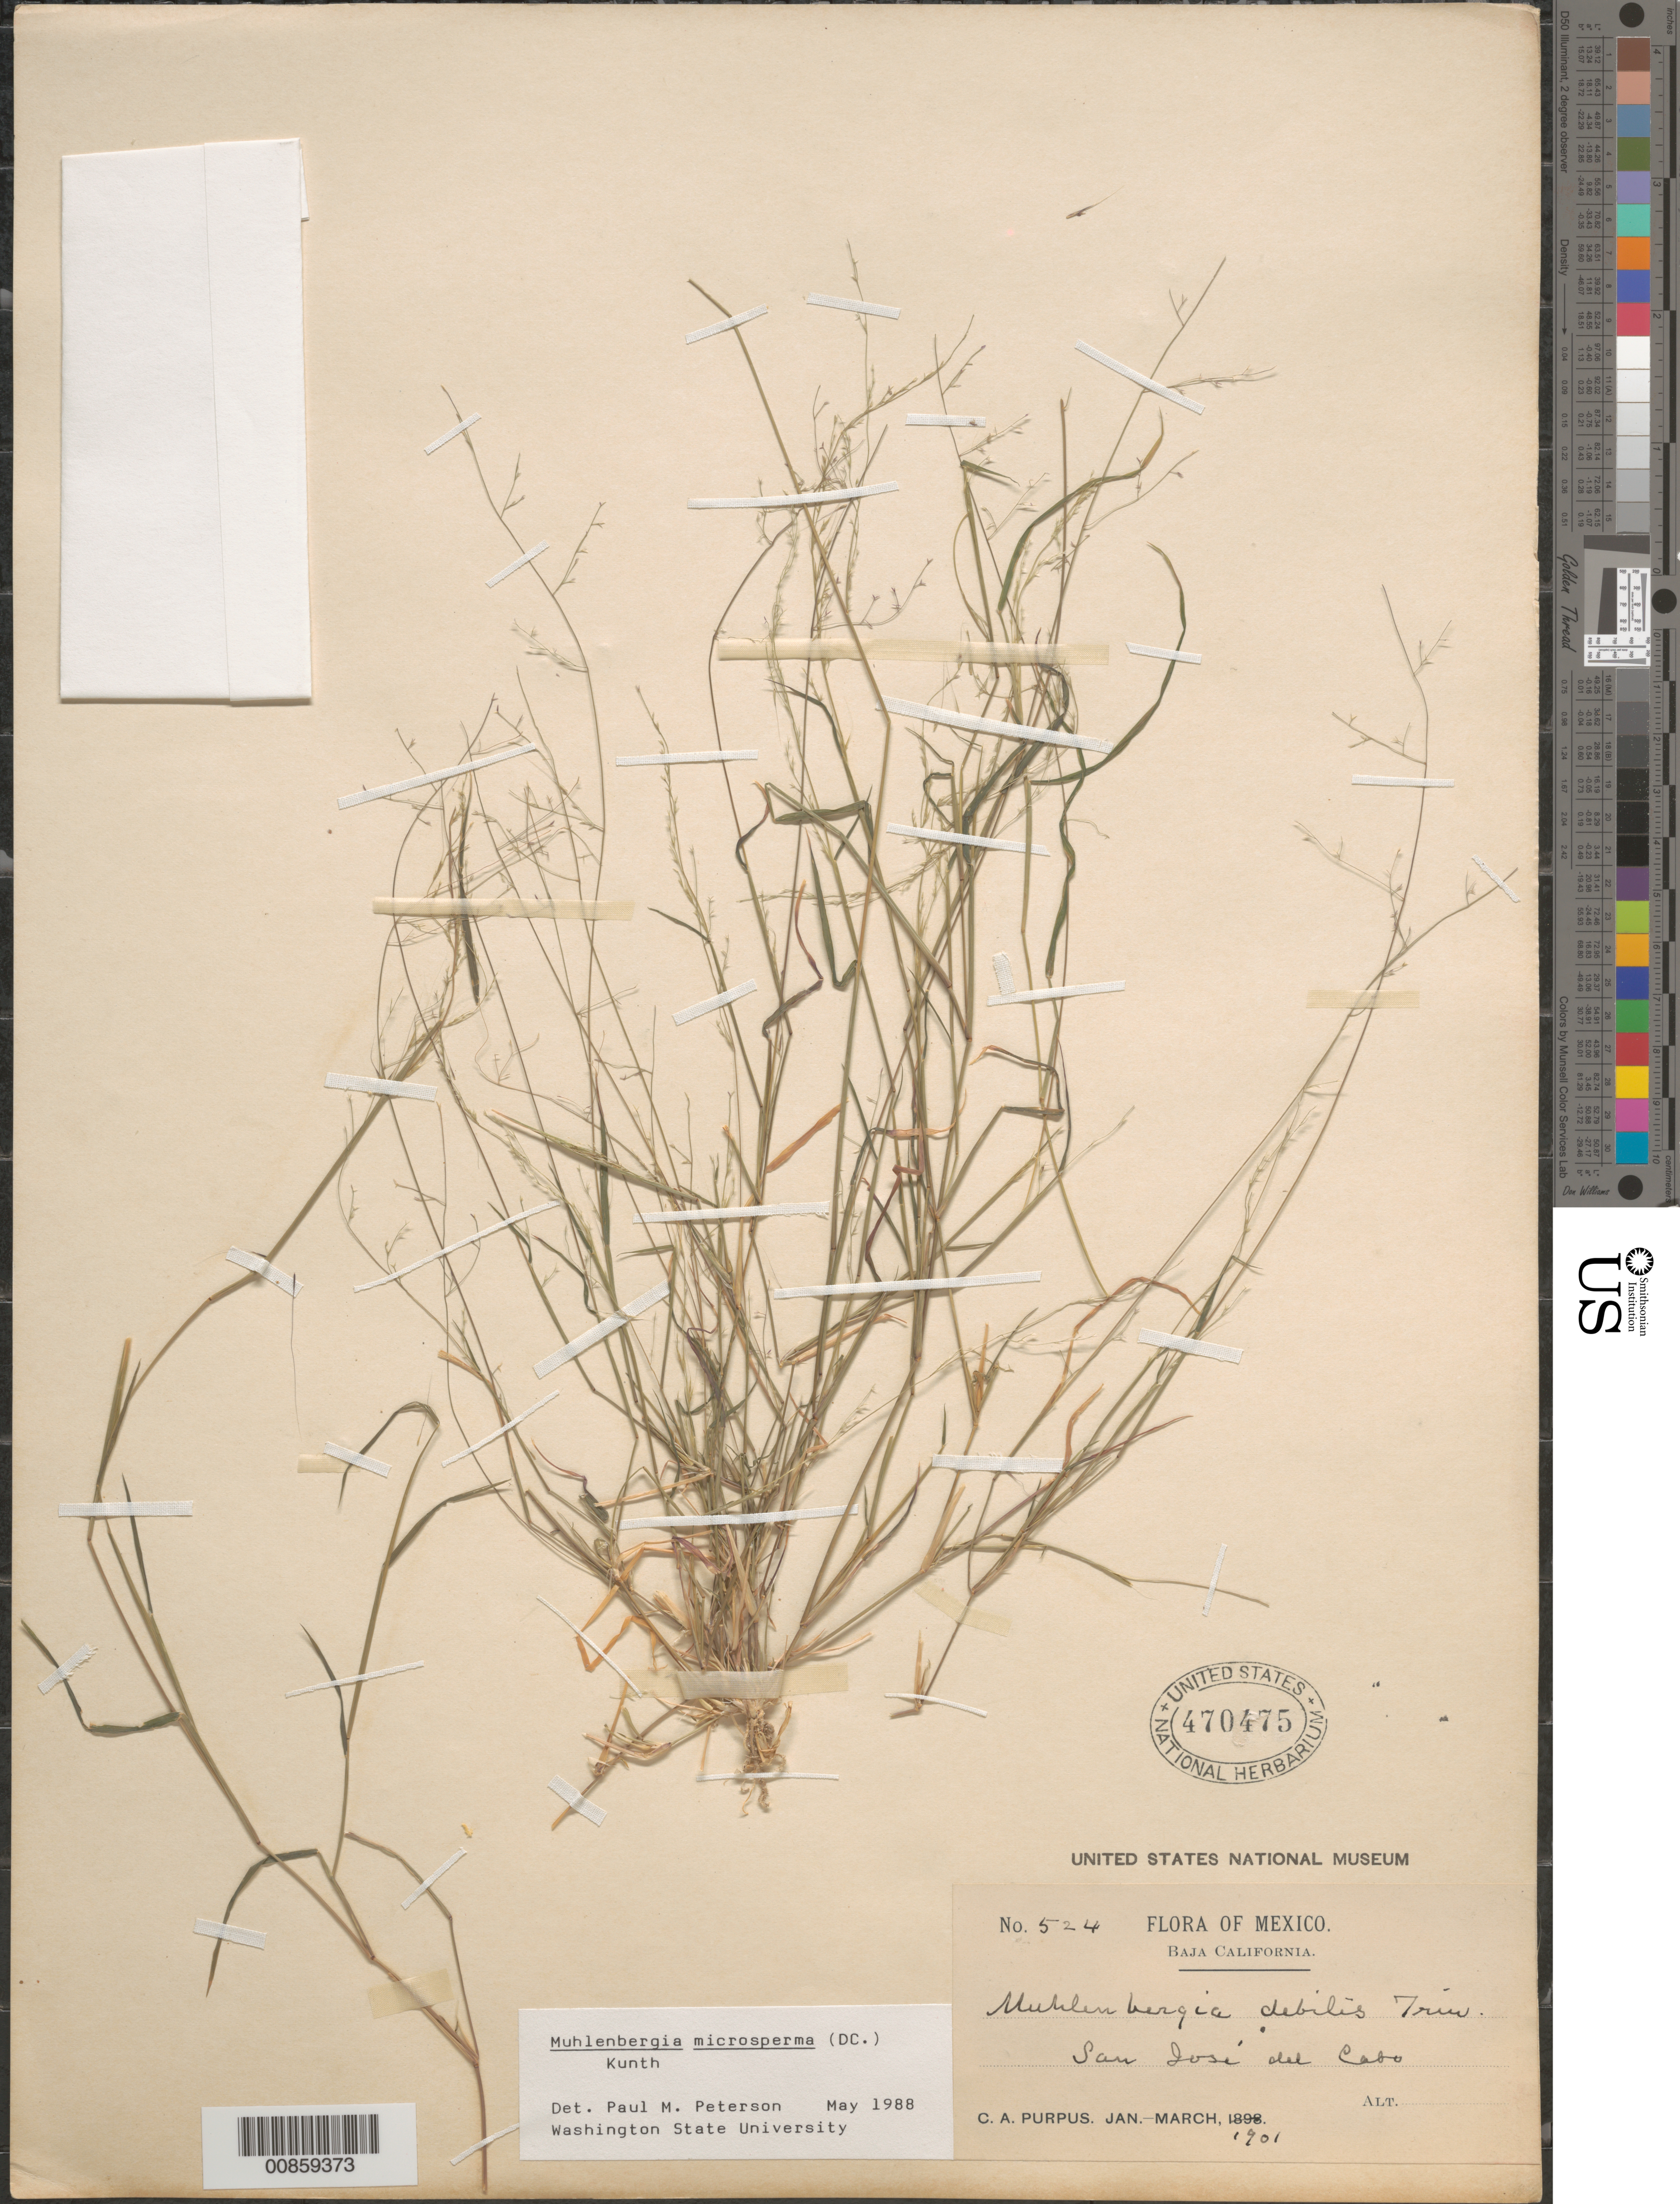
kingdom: Plantae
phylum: Tracheophyta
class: Liliopsida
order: Poales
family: Poaceae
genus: Muhlenbergia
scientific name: Muhlenbergia microsperma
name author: (DC.) Kunth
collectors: C. A. Purpus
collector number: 524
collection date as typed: Jan 1901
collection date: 1901-01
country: Mexico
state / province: Baja California Sur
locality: San Jose del Cabo, B.C.S.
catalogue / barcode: US 470475